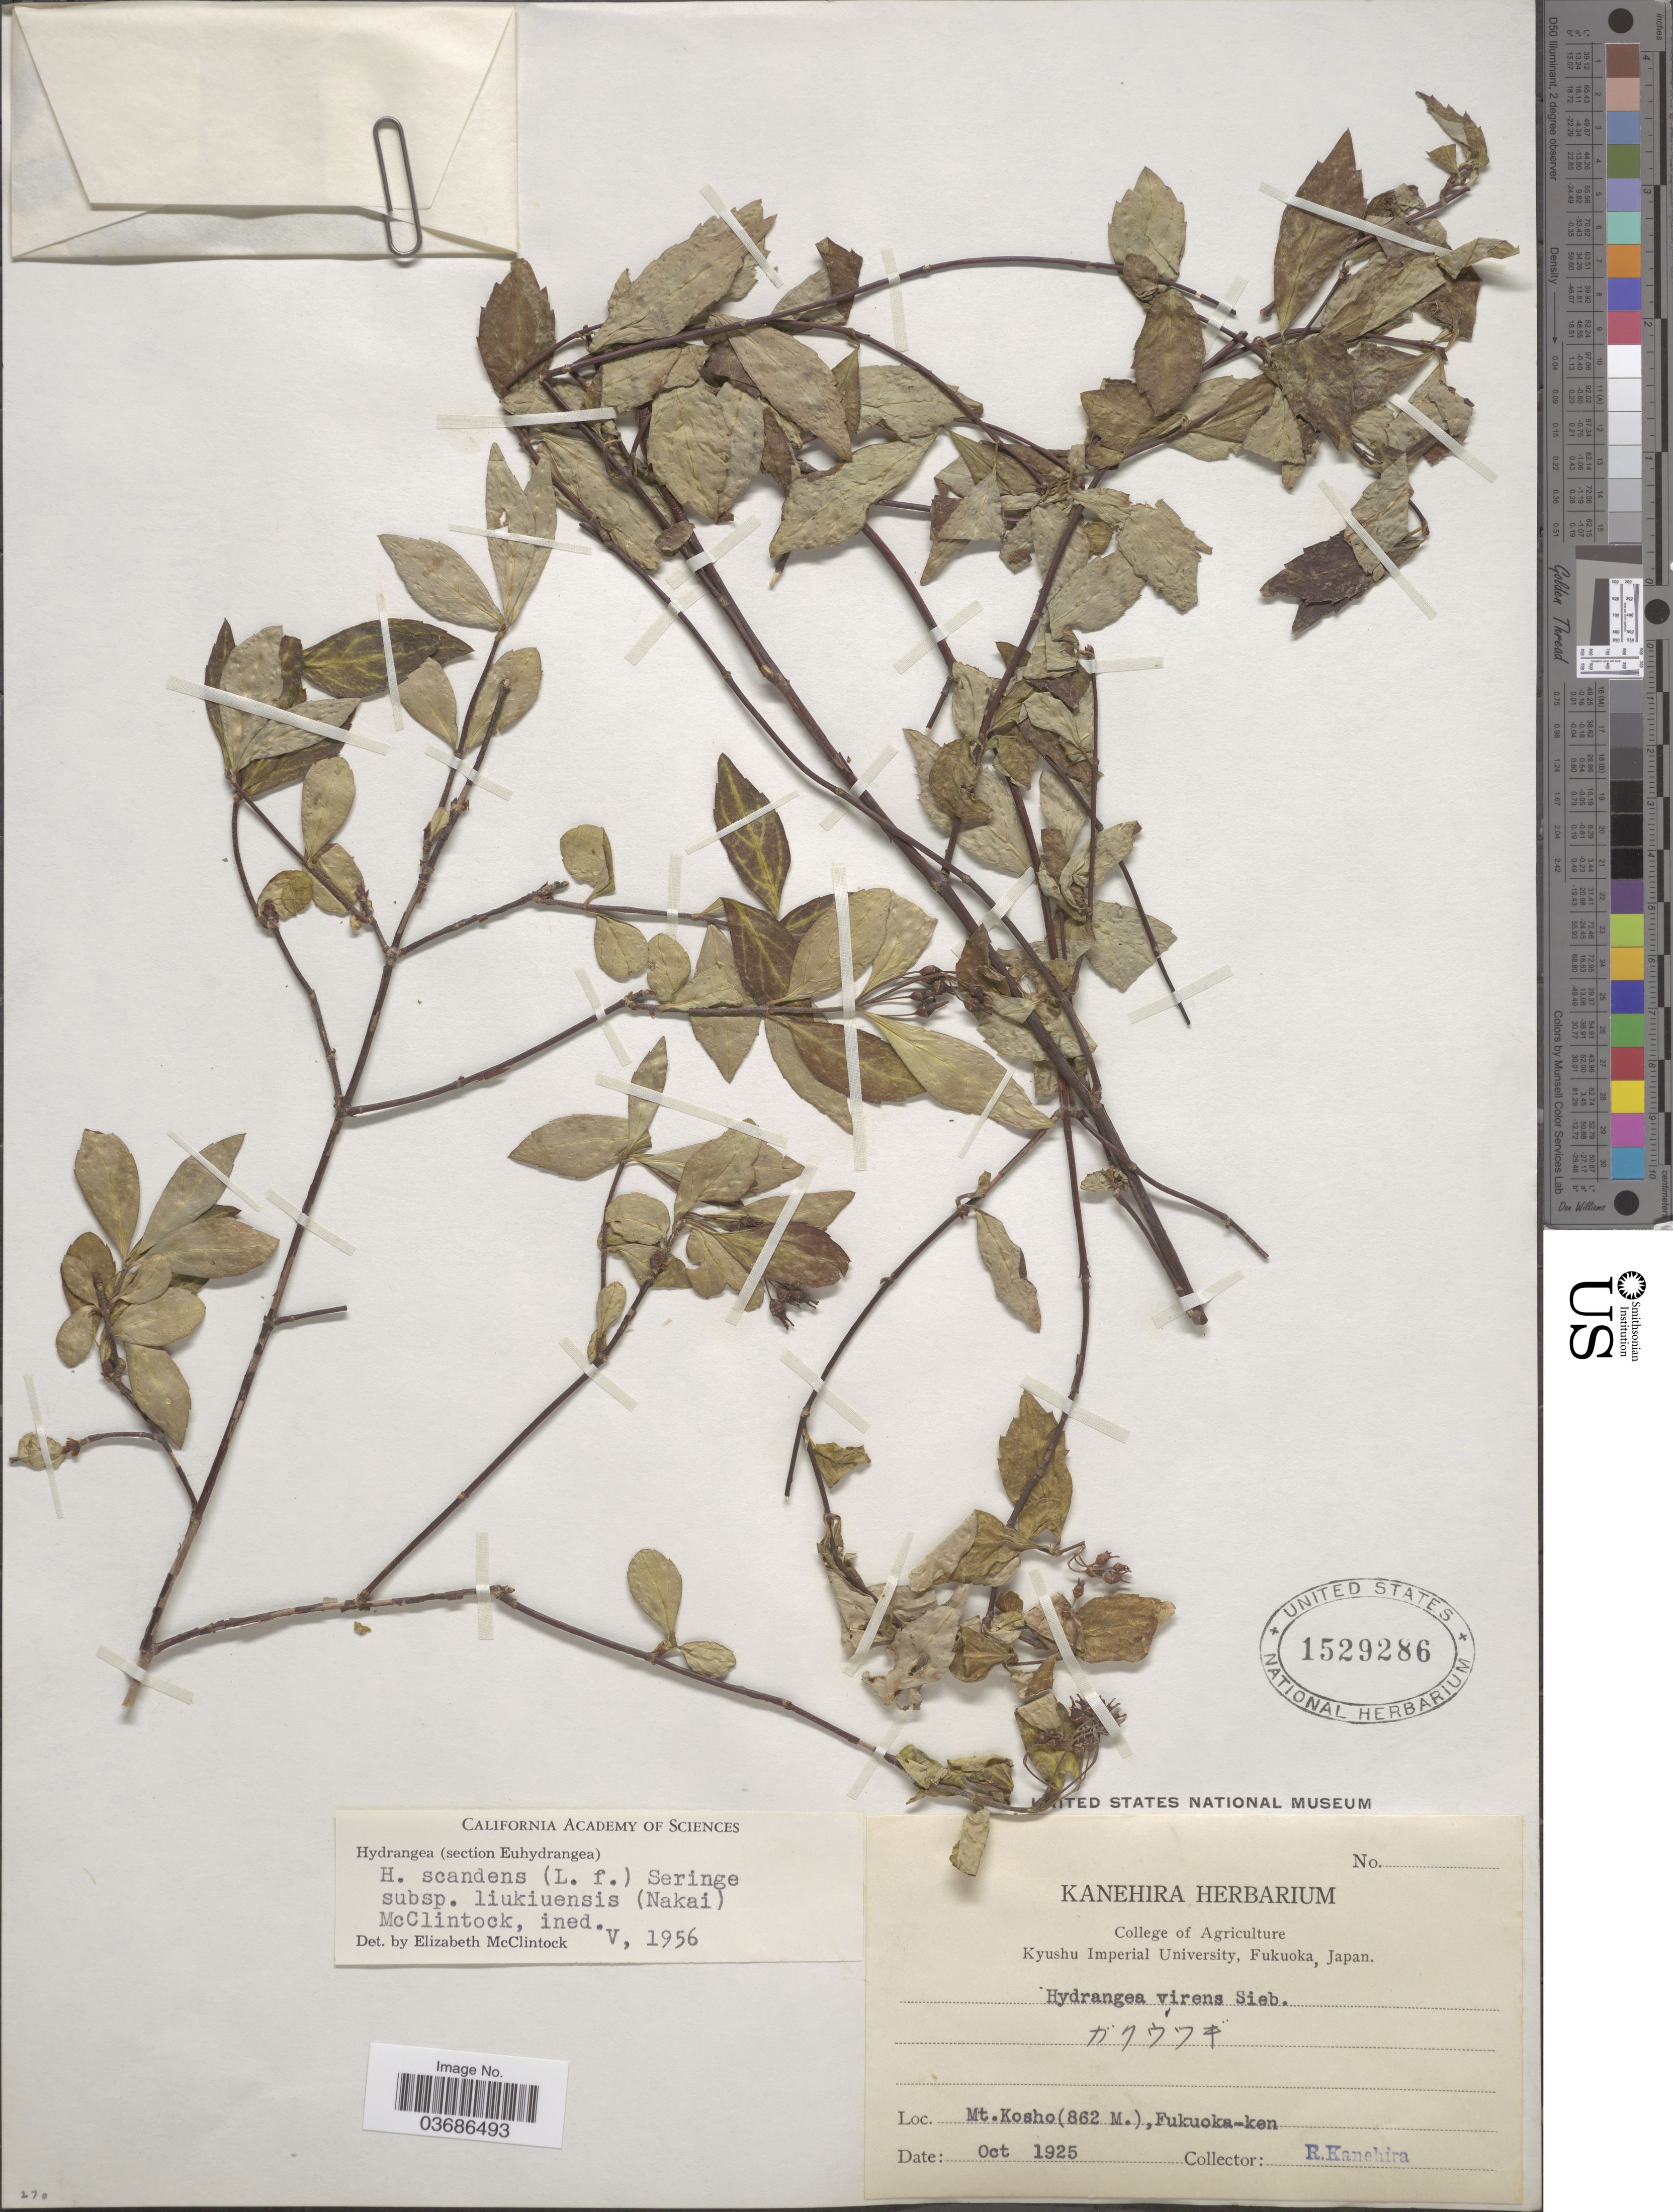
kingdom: Plantae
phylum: Tracheophyta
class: Magnoliopsida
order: Cornales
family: Hydrangeaceae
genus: Hydrangea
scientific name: Hydrangea scandens subsp. liukiuensis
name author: (Nakai) E. M. McClint.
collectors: R. Kanehira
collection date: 1925-10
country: Japan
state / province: Hukuoka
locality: Mt. Kosho, Fukuoka-ken.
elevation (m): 862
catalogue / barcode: US 1529286